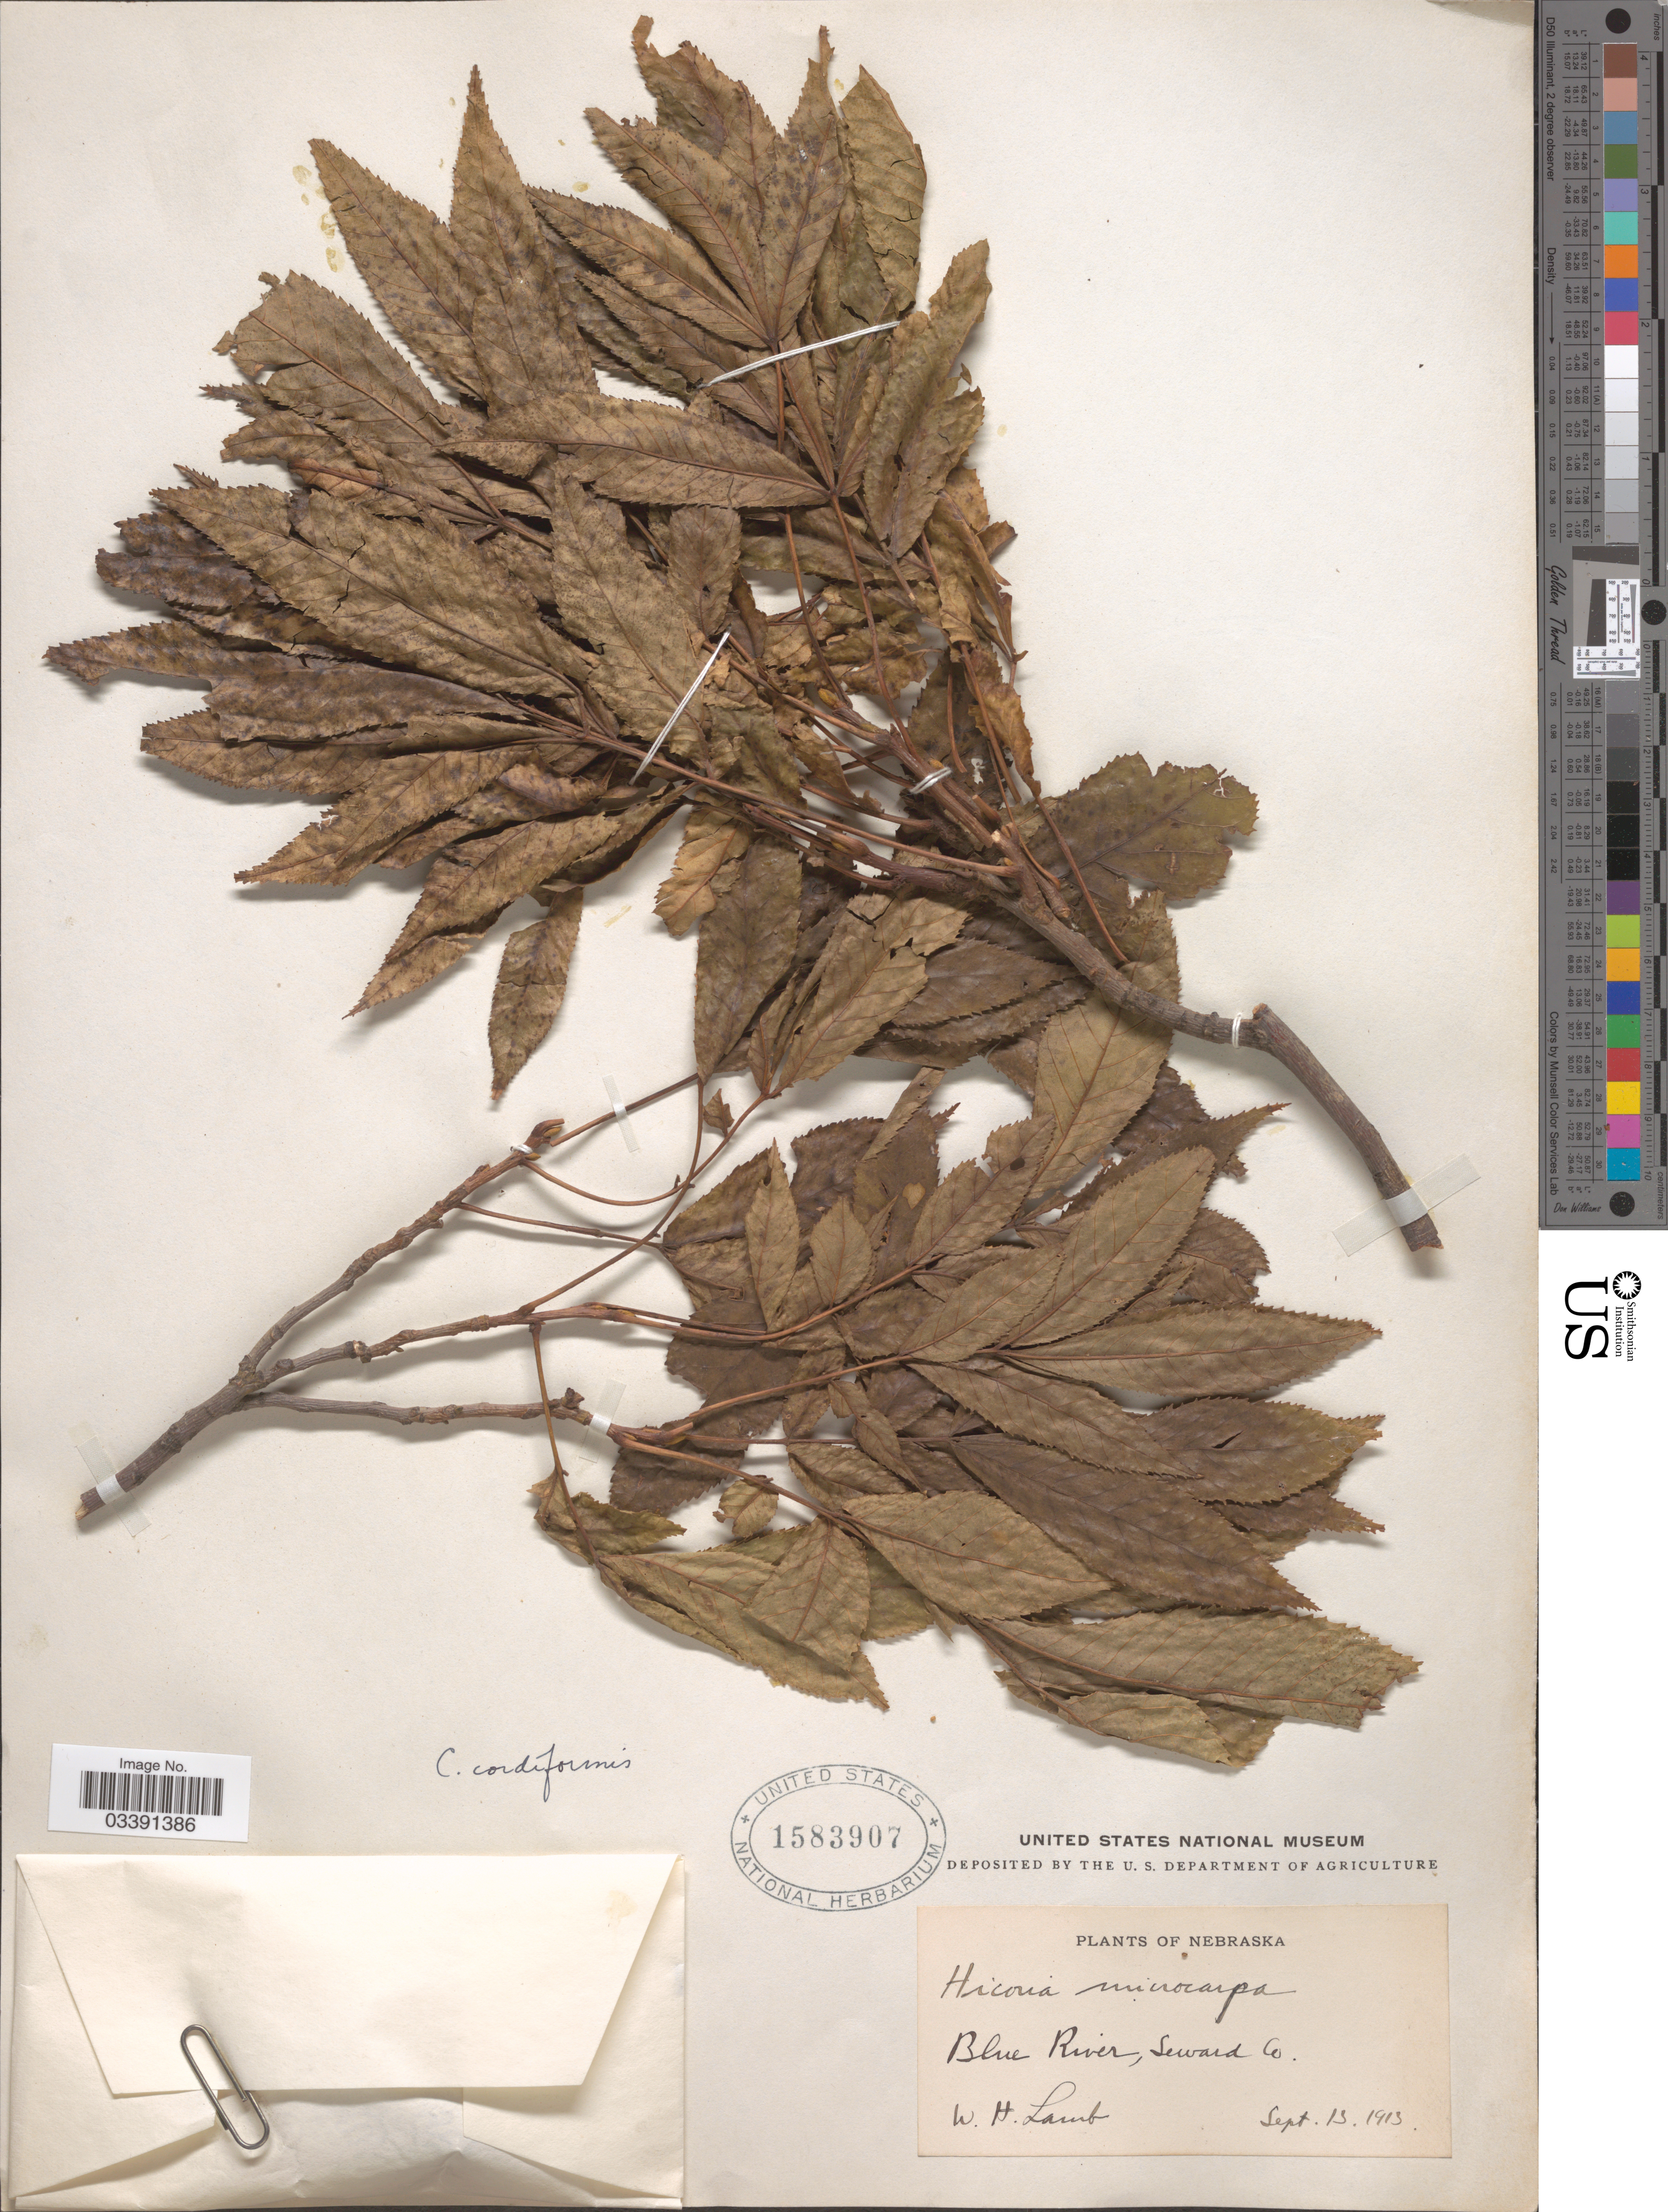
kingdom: Plantae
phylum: Tracheophyta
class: Magnoliopsida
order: Fagales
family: Juglandaceae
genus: Carya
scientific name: Carya cordiformis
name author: (Wangenh.) K. Koch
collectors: W. H. Lamb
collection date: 1913-09-13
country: United States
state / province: Nebraska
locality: Blue River, Seward Co.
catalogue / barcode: US 1583907